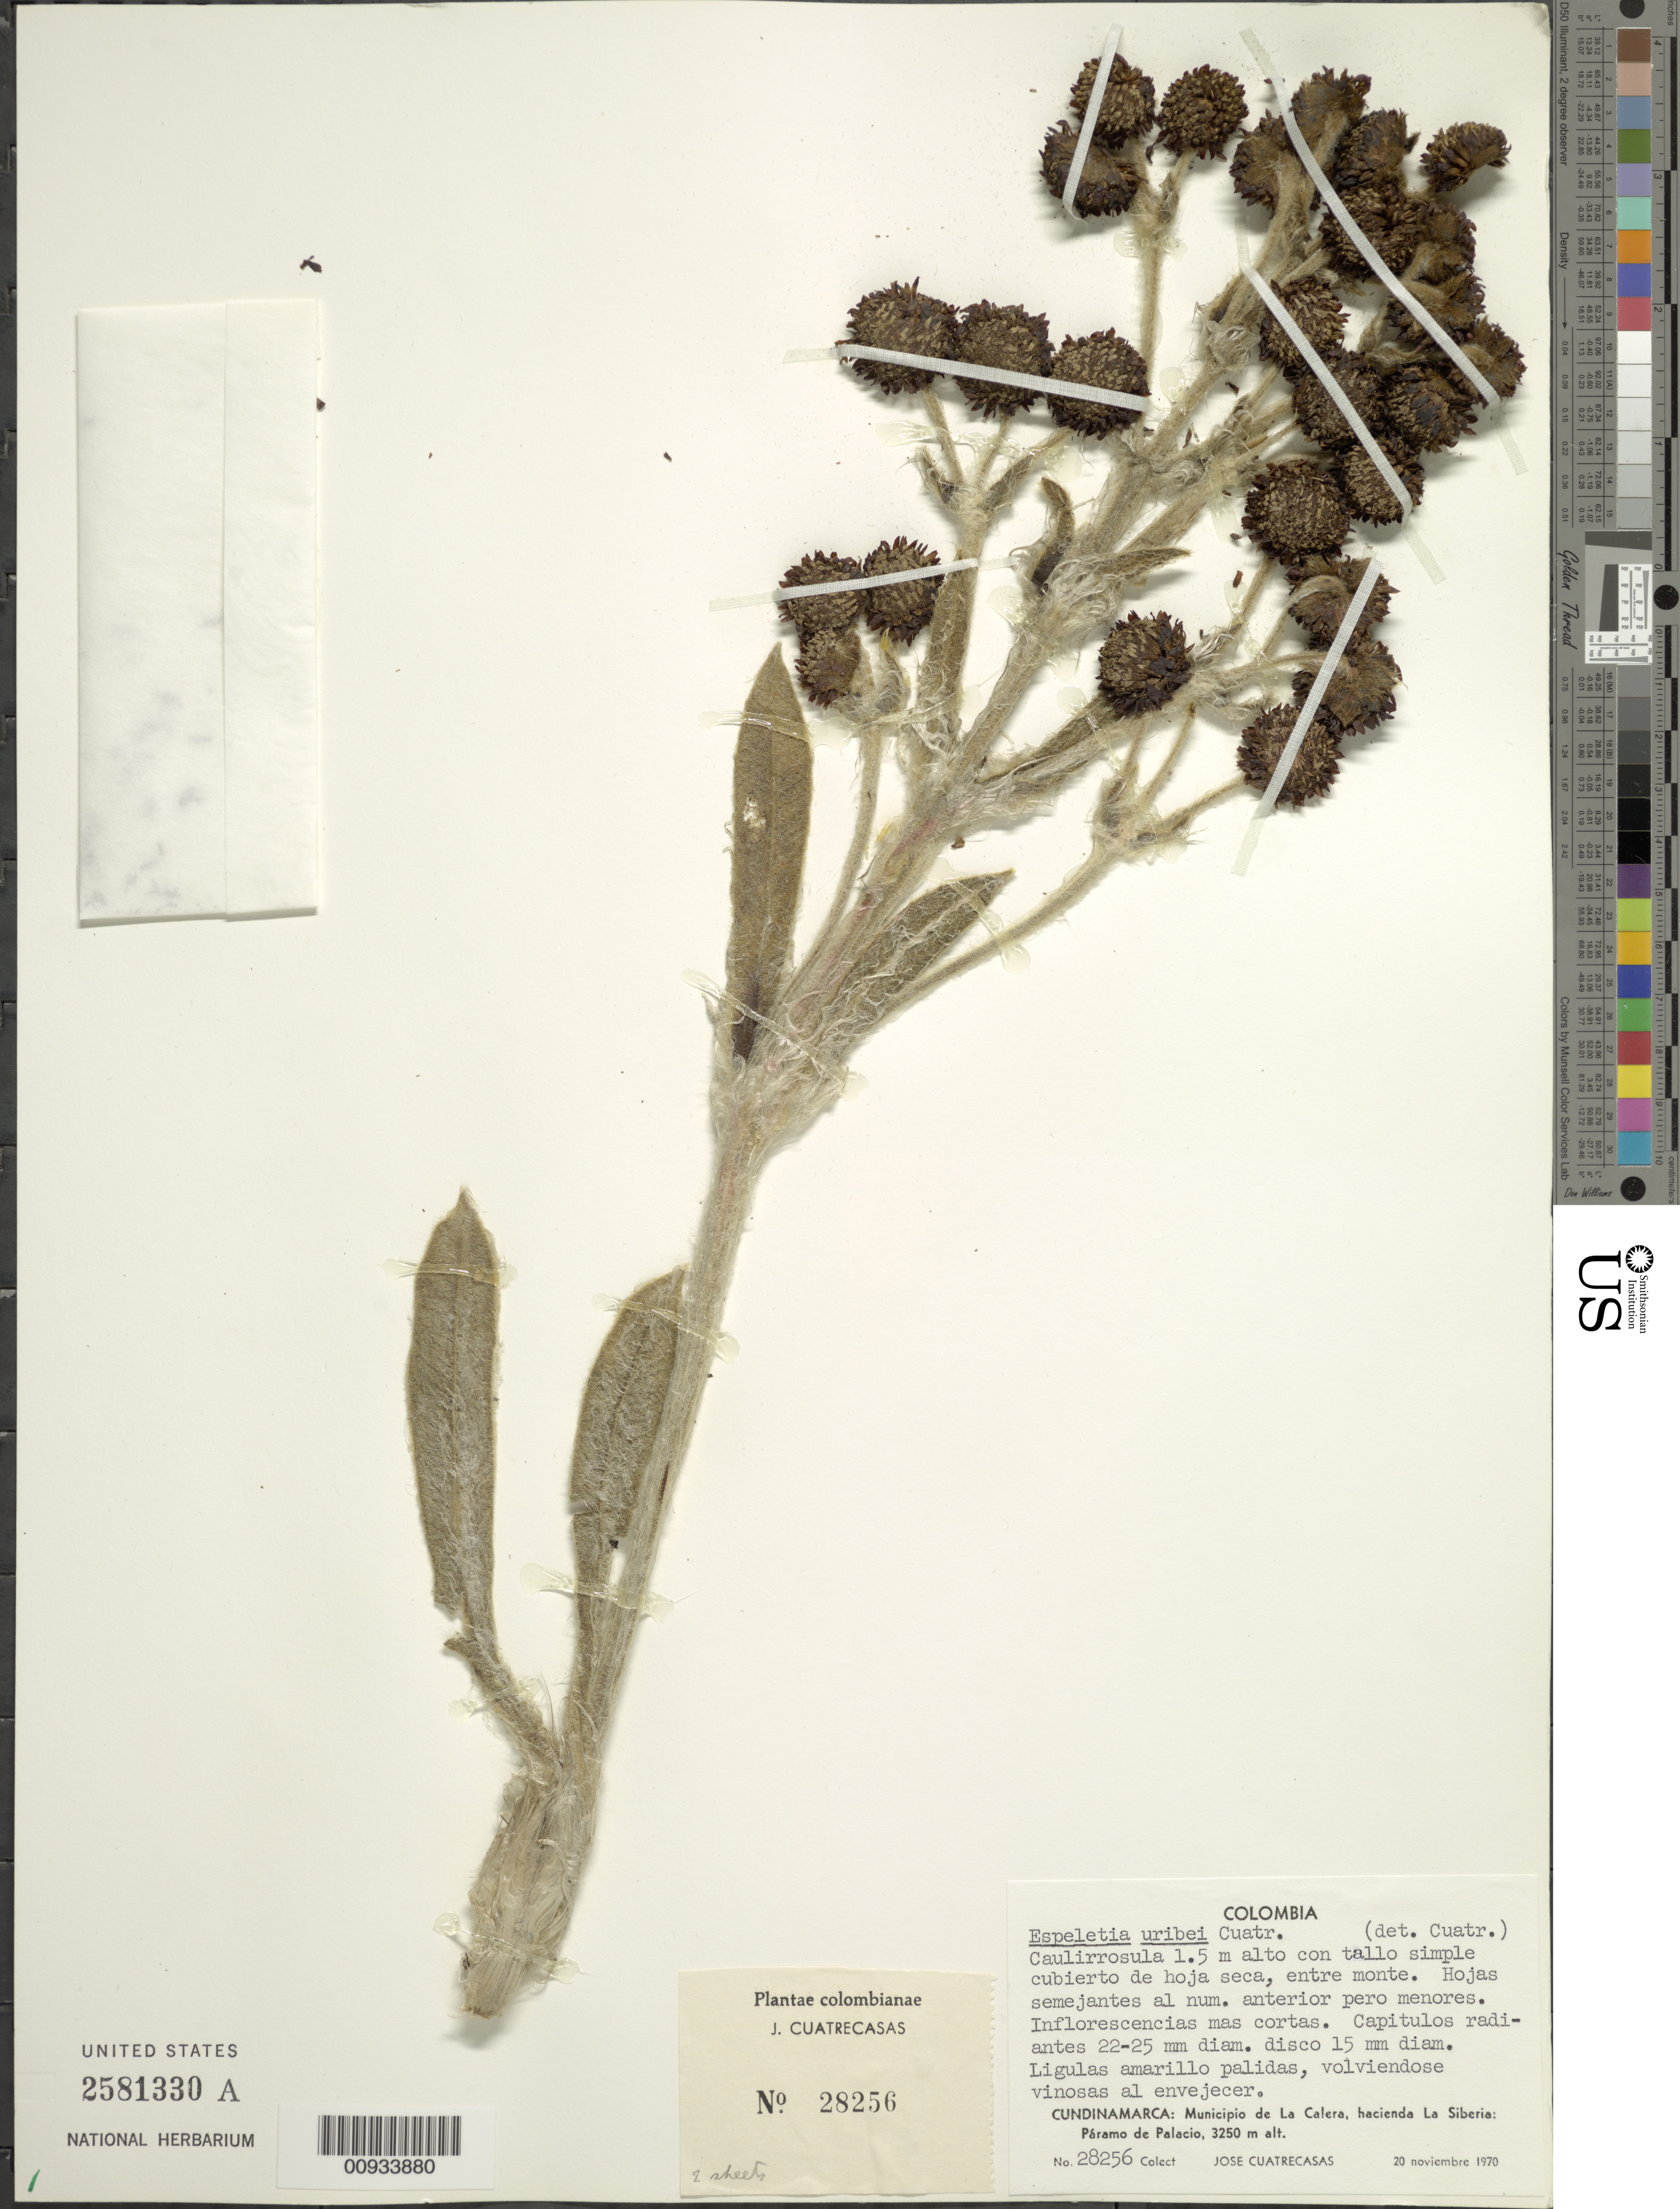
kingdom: Plantae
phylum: Tracheophyta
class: Magnoliopsida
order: Asterales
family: Asteraceae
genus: Espeletia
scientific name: Espeletia uribei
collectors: J. Cuatrecasas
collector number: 28256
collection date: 1970-11-20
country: Colombia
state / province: Cundinamarca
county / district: La Calera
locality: Páramo de Palacios. Hacienda La Siberia, Eastern Cordillera.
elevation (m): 3250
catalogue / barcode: US 2581330A